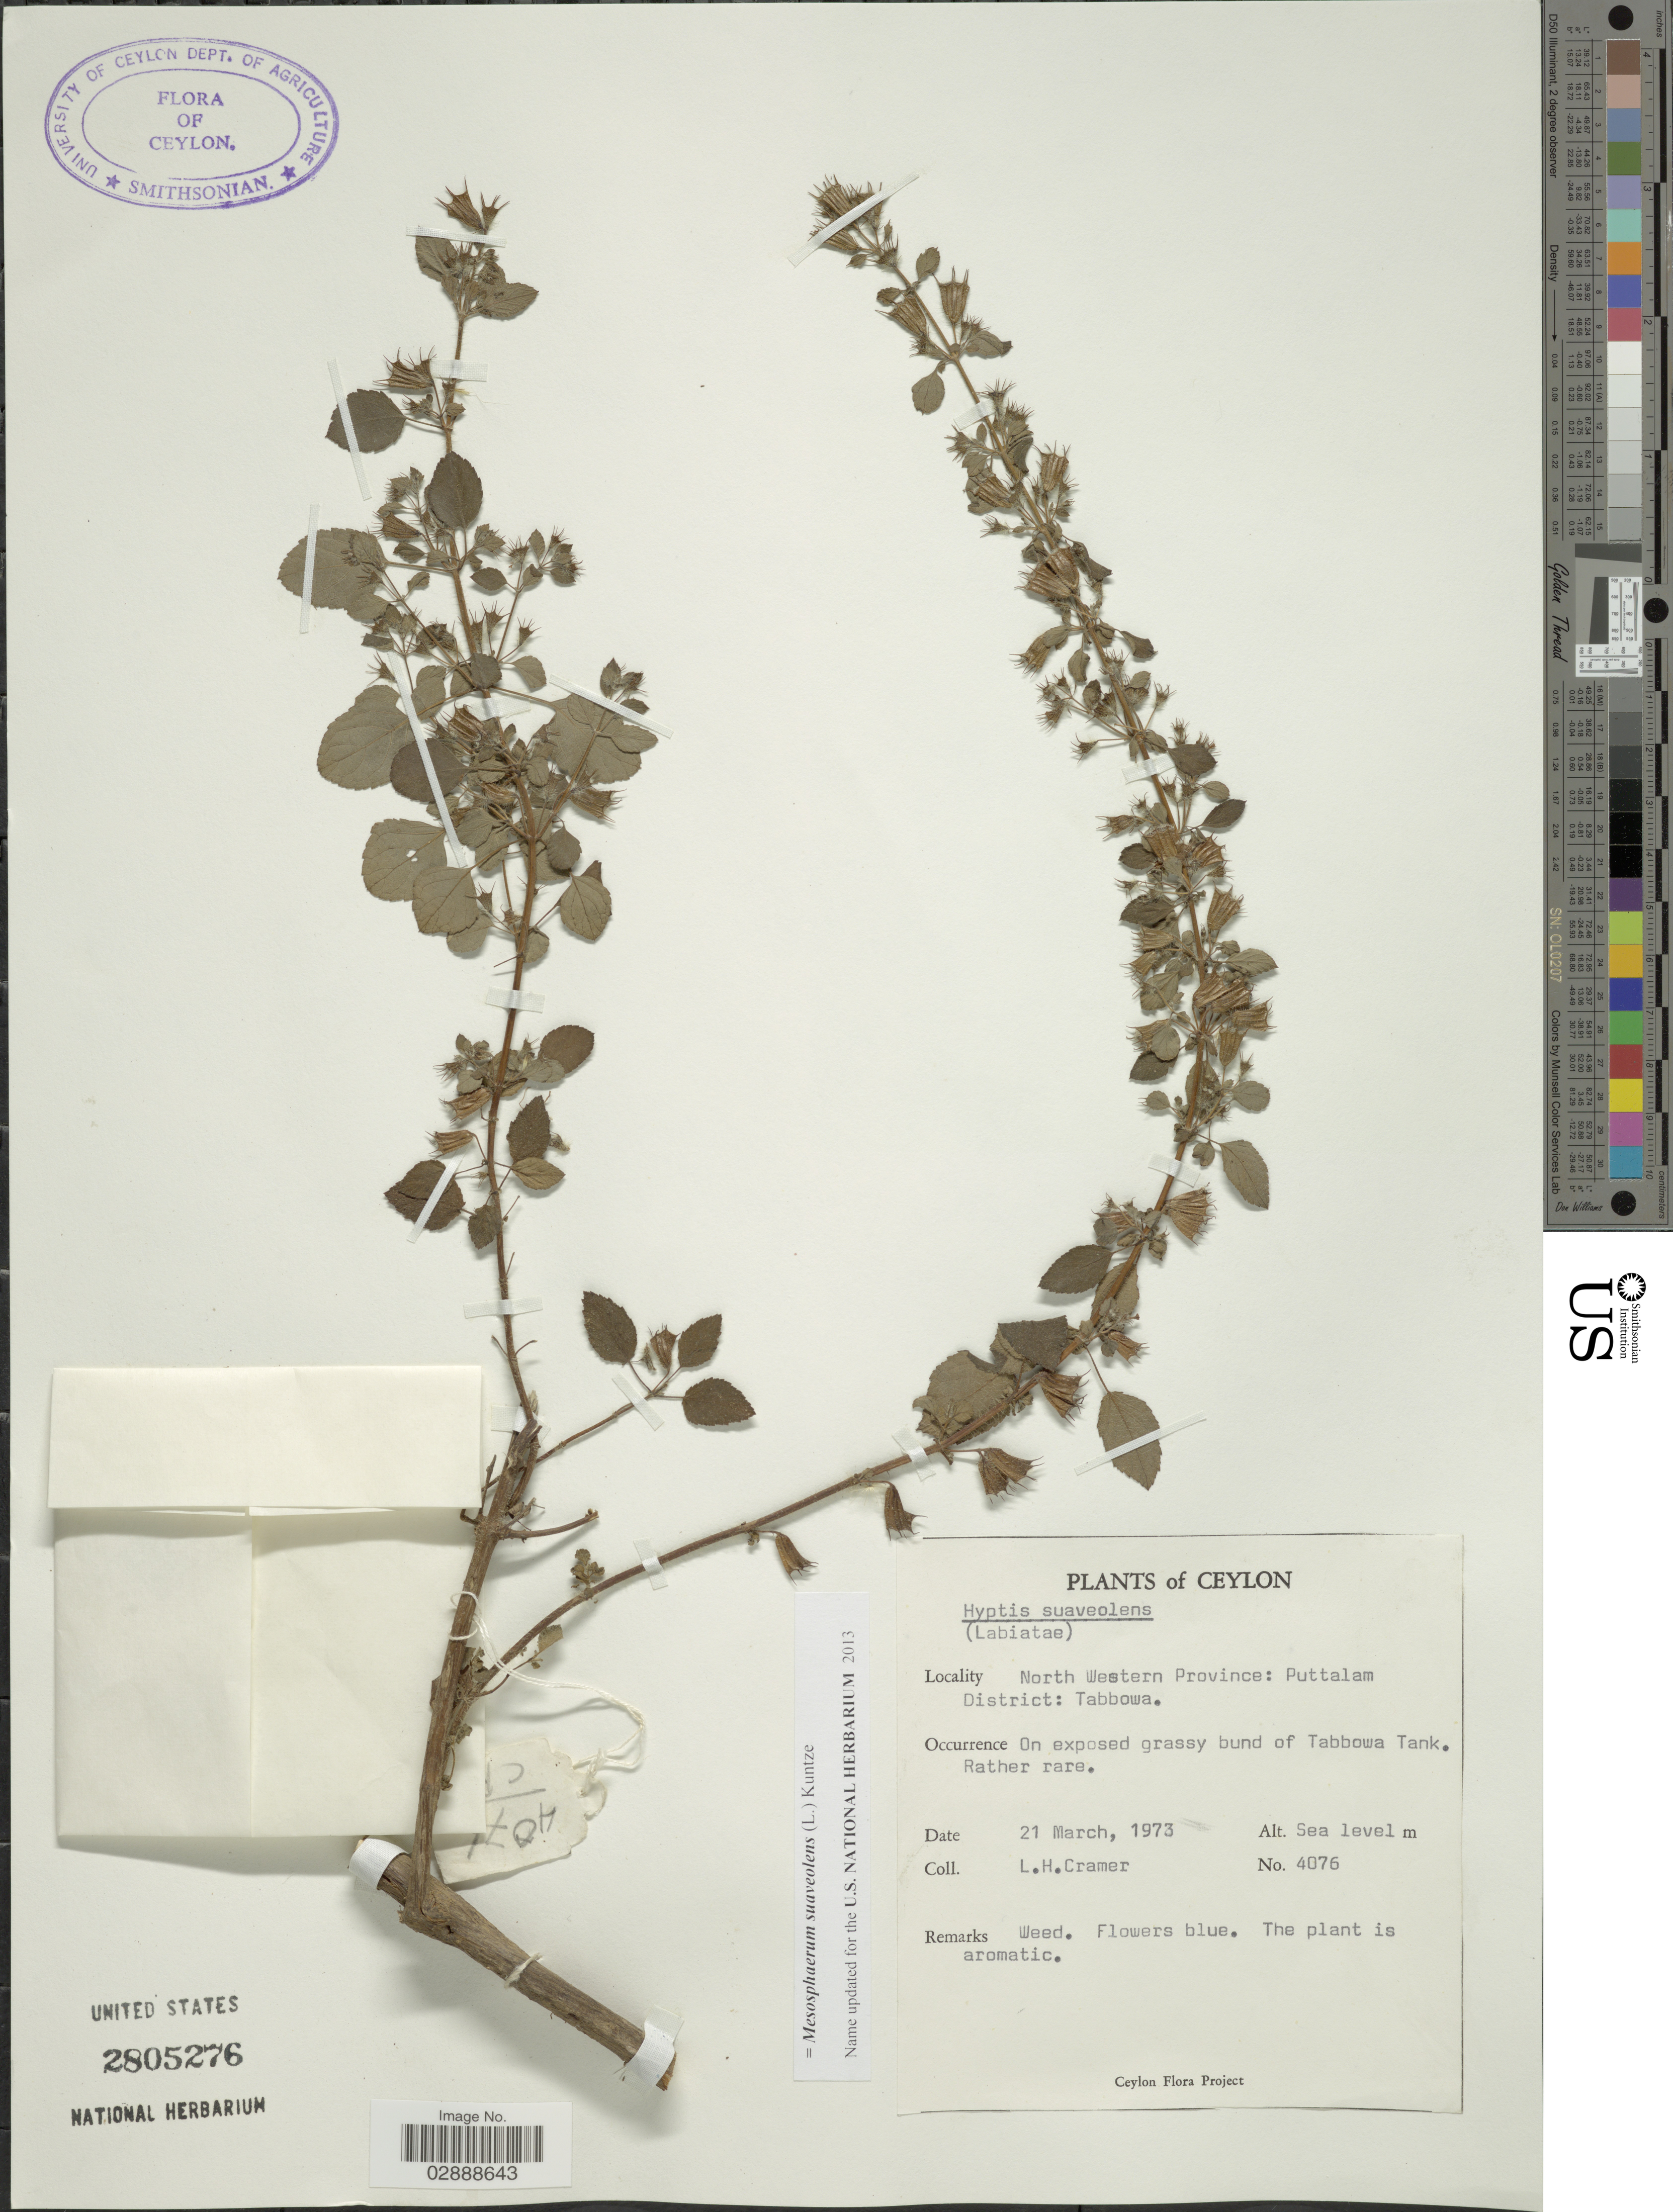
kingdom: Plantae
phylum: Tracheophyta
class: Magnoliopsida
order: Lamiales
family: Lamiaceae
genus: Mesosphaerum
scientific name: Mesosphaerum suaveolens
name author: (L.) Kuntze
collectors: L. H. Cramer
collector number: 4076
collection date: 1973-03-21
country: Sri Lanka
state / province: North Western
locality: Ceylon, Puttalam District: Tabbowa, On exposed grassy bund of Tabbowa Tank.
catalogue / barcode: US 2805276